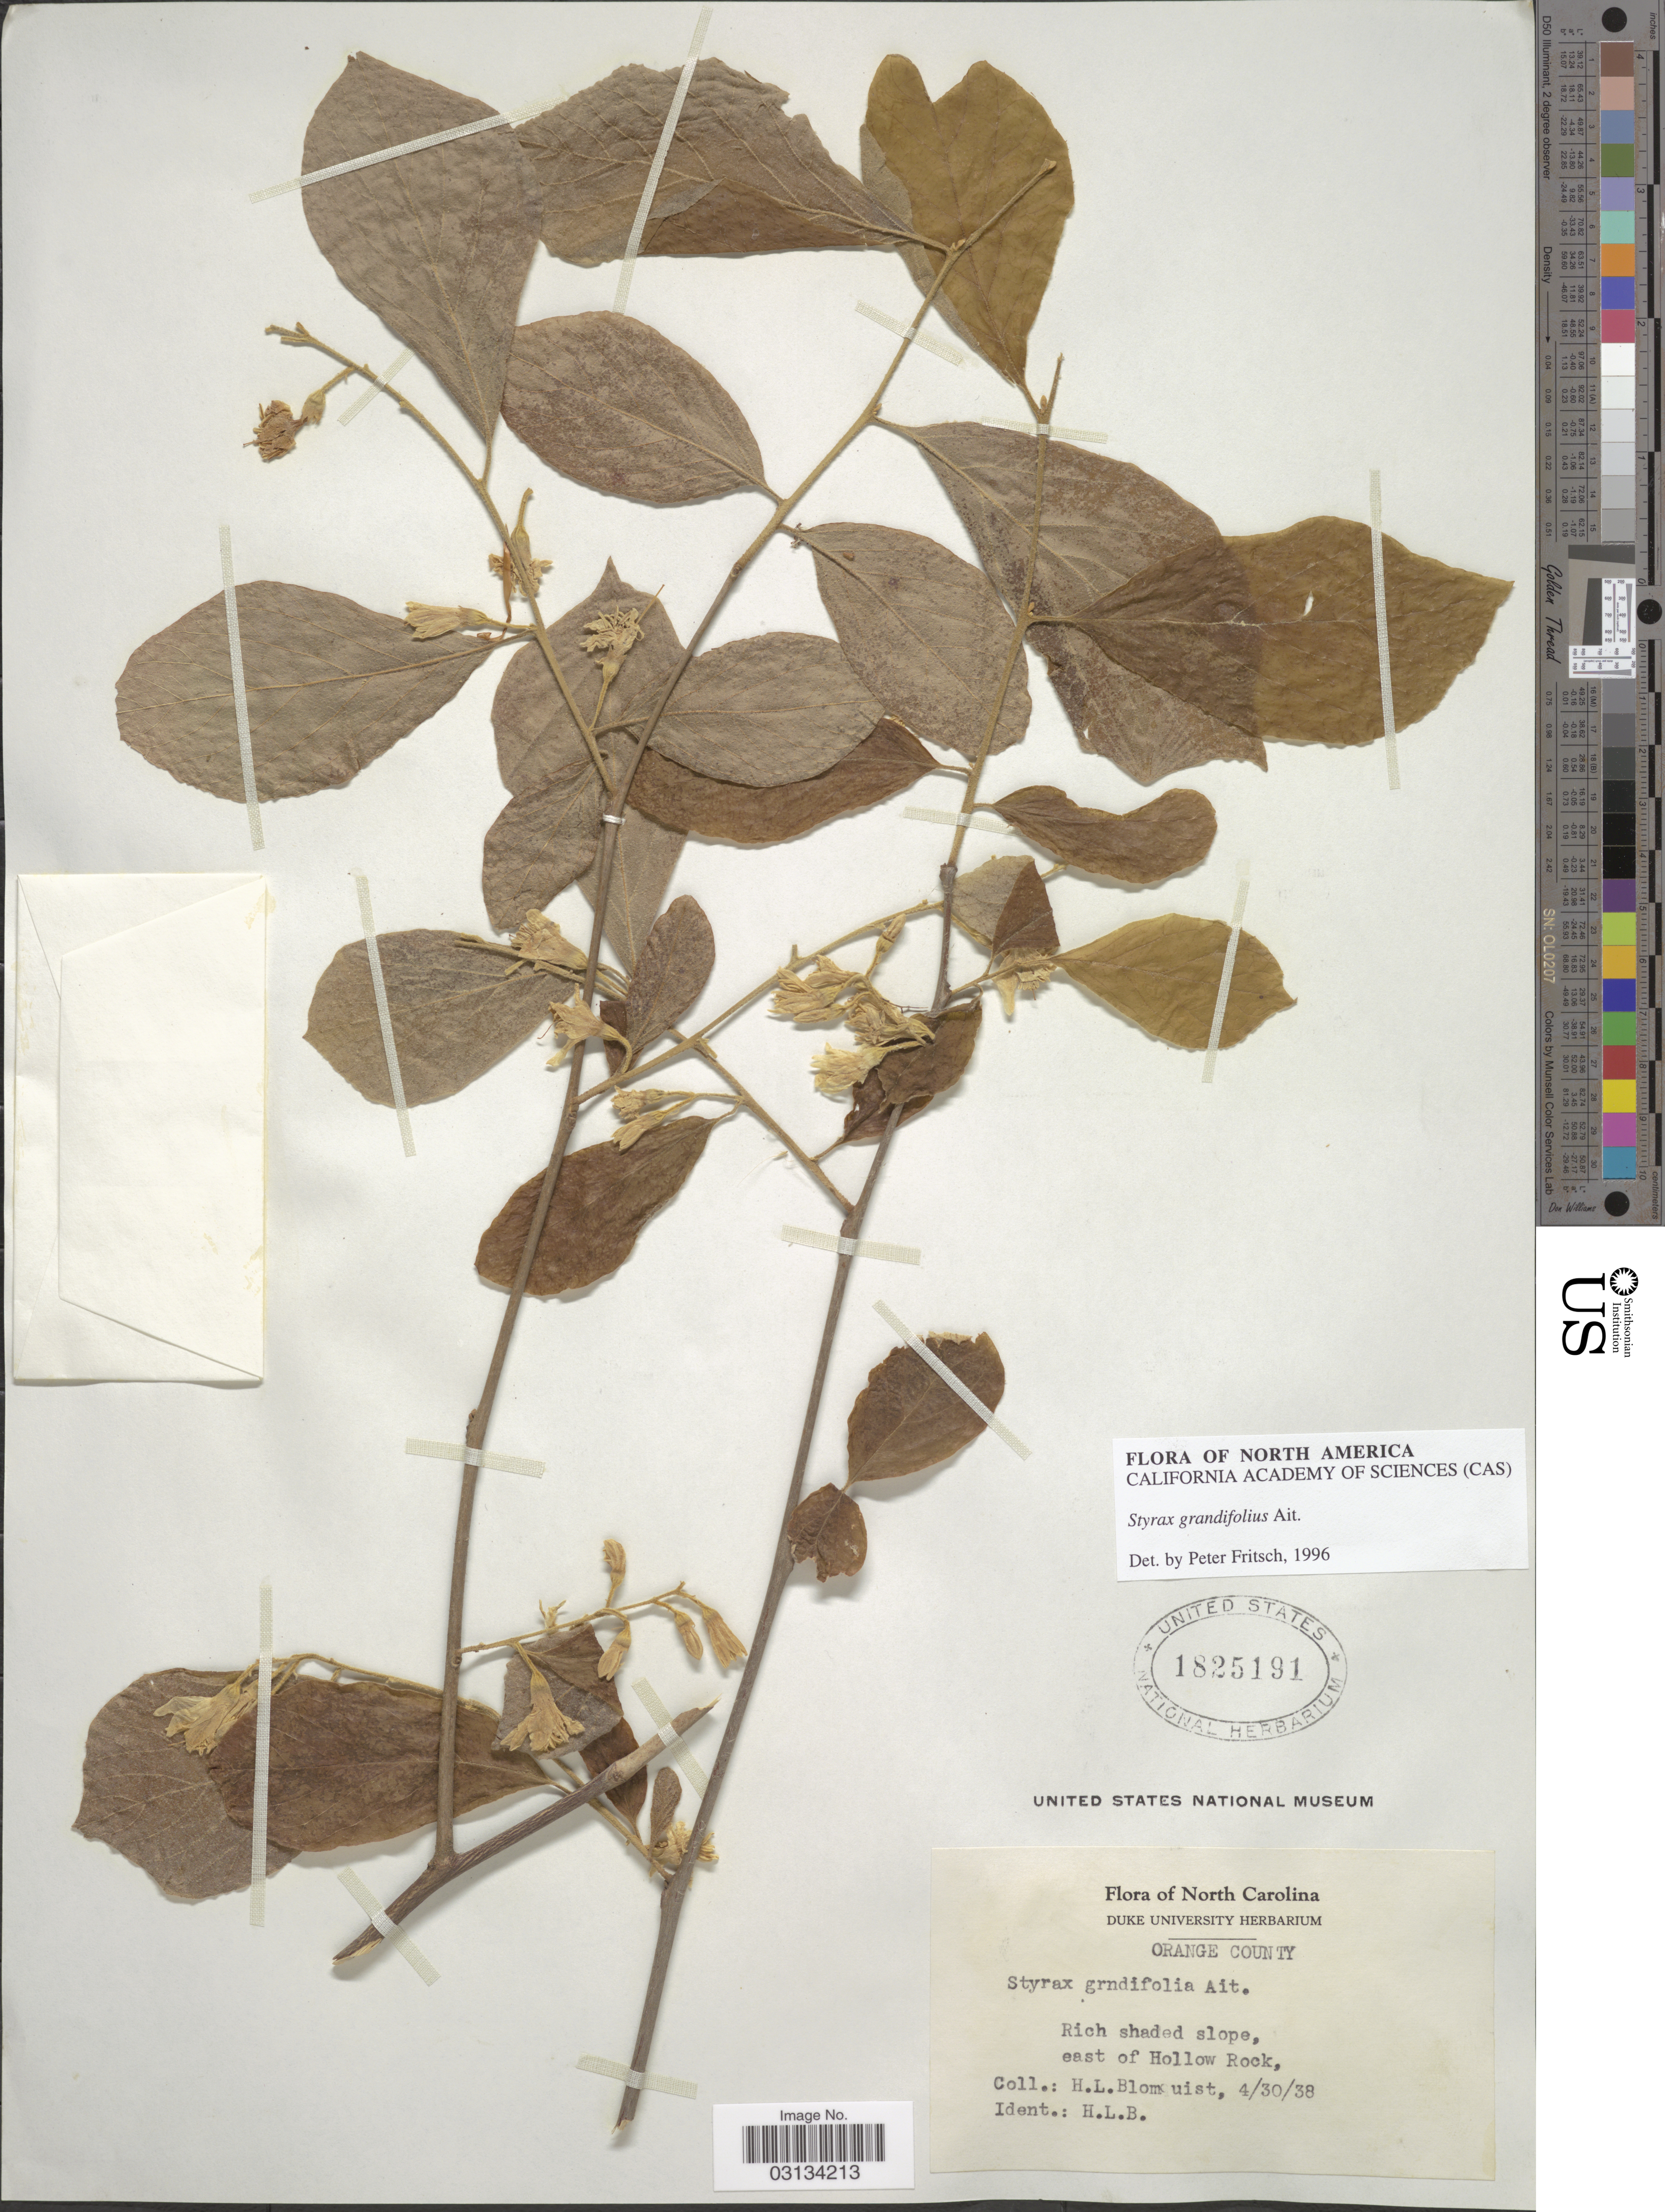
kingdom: Plantae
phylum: Tracheophyta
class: Magnoliopsida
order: Ericales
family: Styracaceae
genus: Styrax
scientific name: Styrax grandifolius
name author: Aiton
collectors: H. Blomquist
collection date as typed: Transcribed d/m/y: 30/4/38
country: United States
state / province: North Carolina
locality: Orange County. East of Hollow Rock.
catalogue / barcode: US 1825191